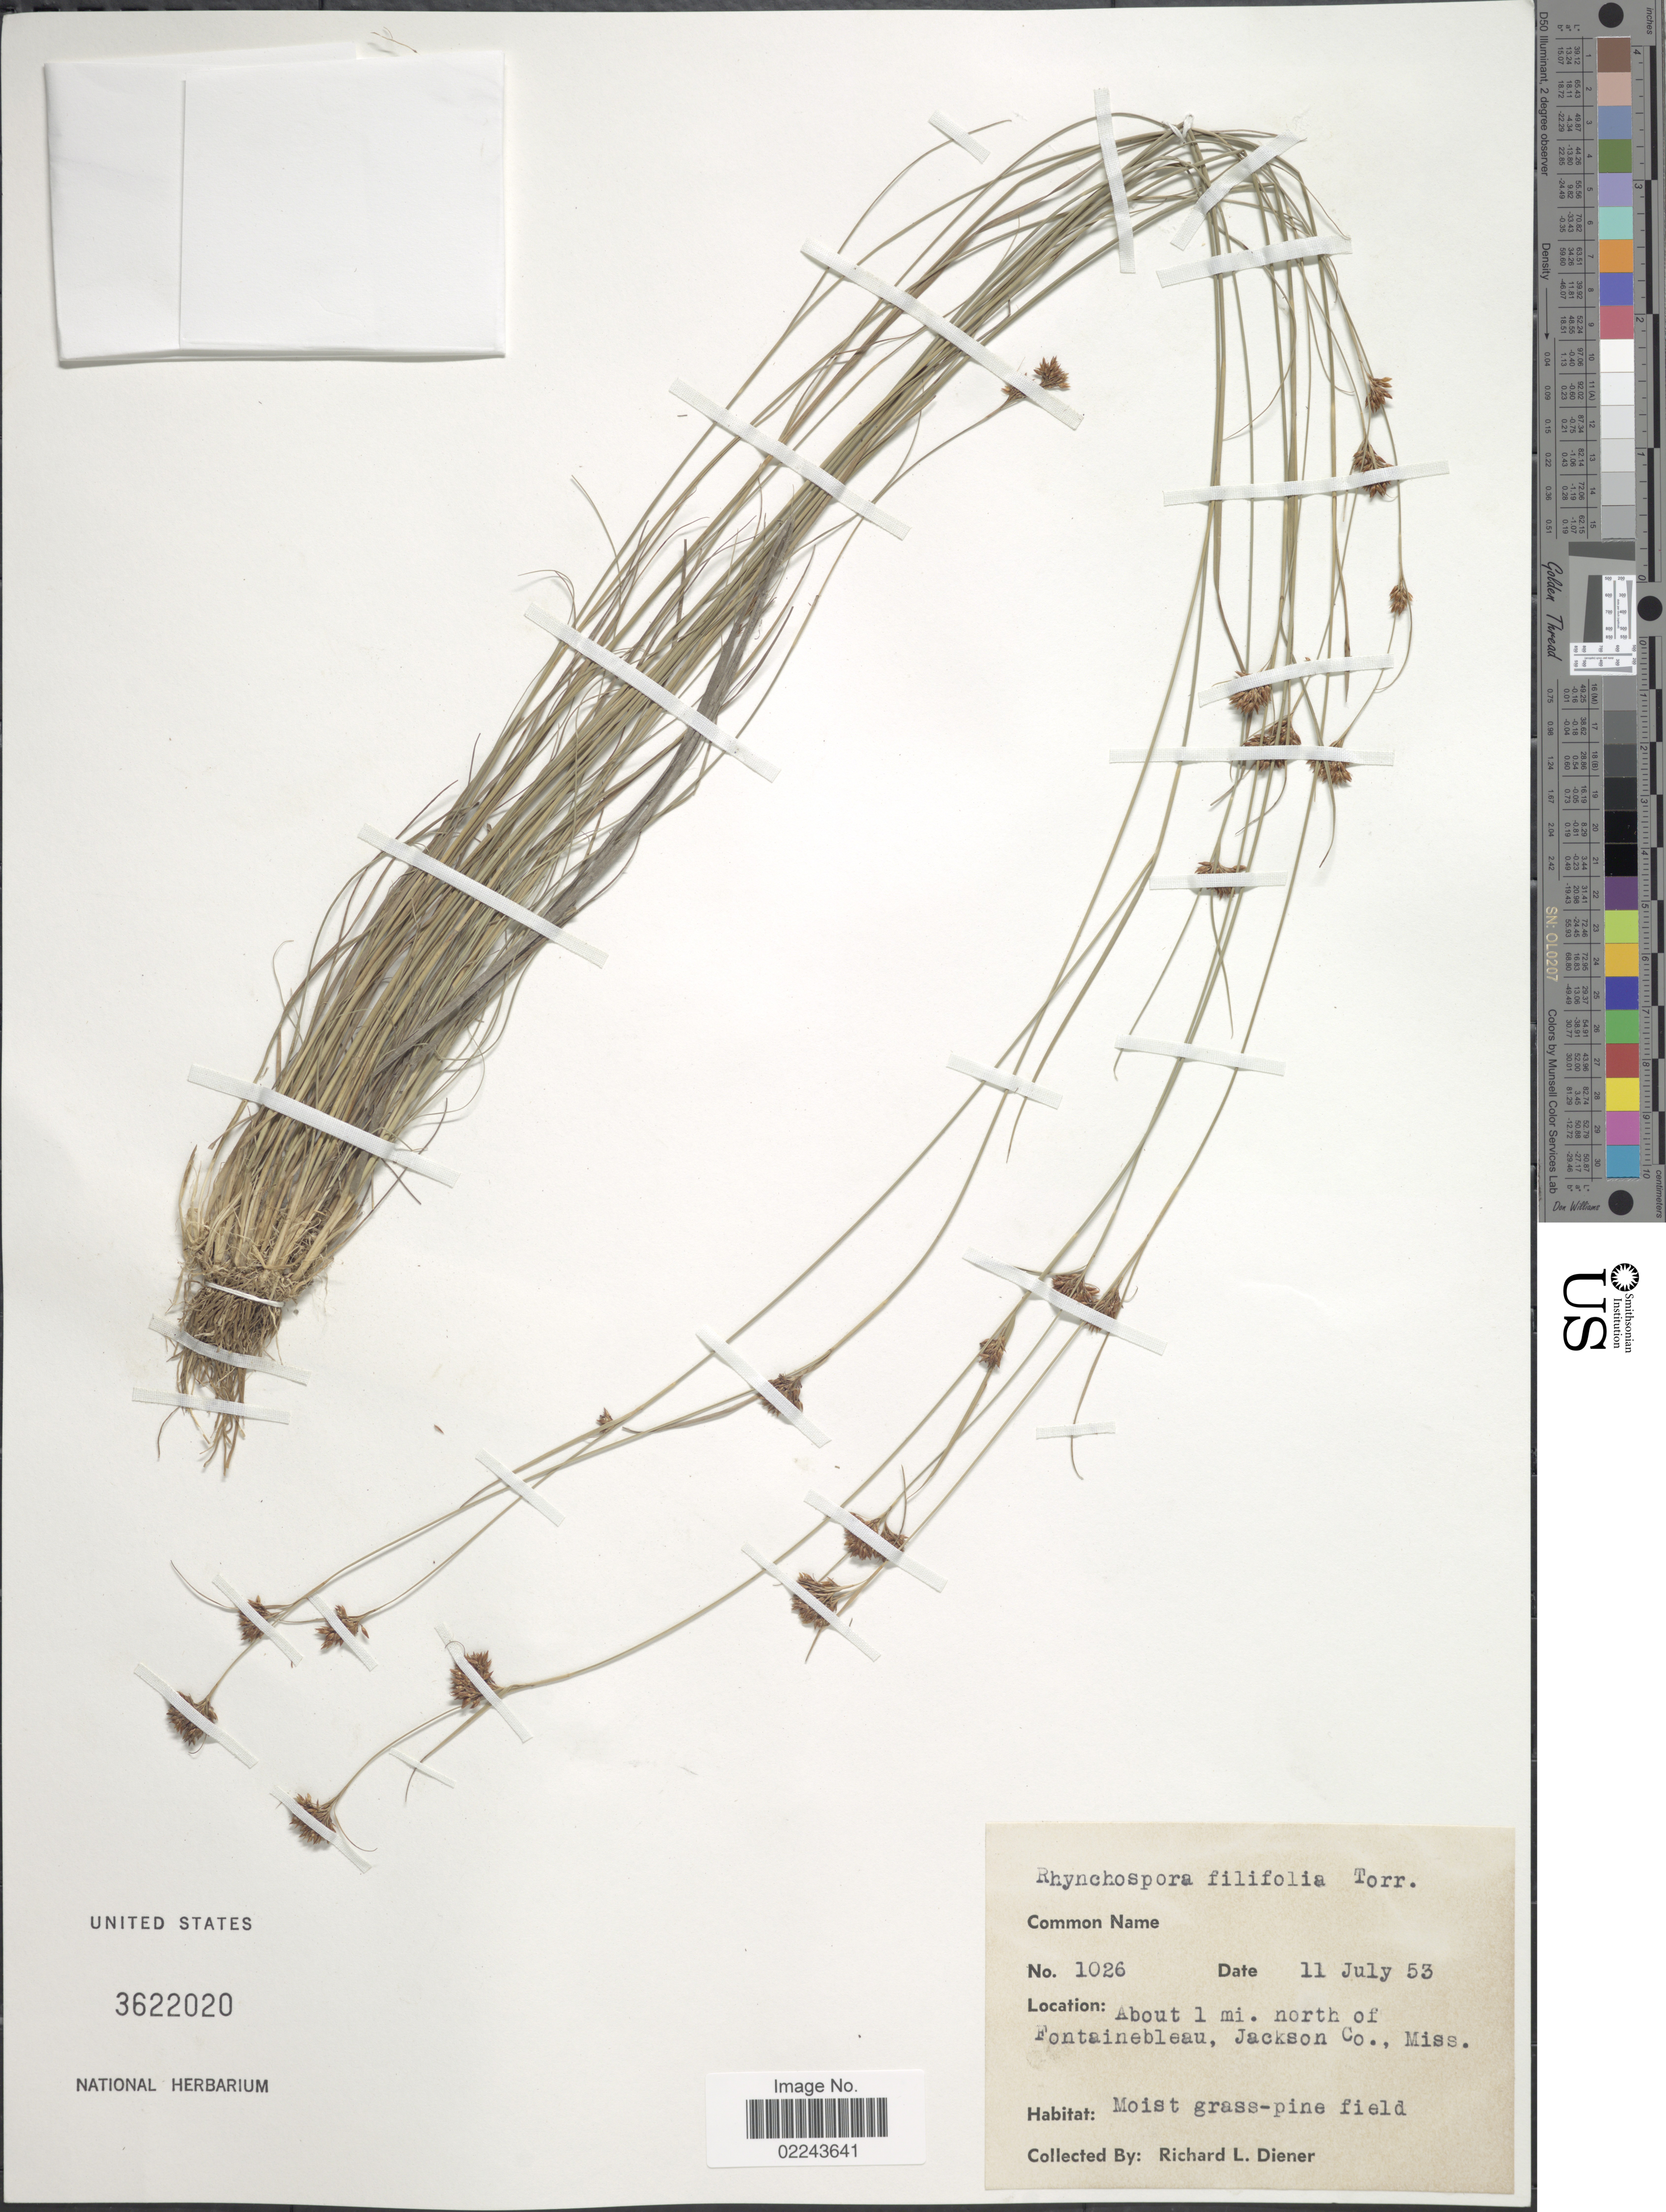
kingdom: Plantae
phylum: Tracheophyta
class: Liliopsida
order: Poales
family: Cyperaceae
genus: Rhynchospora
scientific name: Rhynchospora filifolia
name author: A. Gray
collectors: R. Diener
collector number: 1026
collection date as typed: Transcribed d/m/y: 11/7/53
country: United States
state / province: Mississippi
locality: About 1 mi north of Fontainebleau, Jackson Co, Miss.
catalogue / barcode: US 3622020